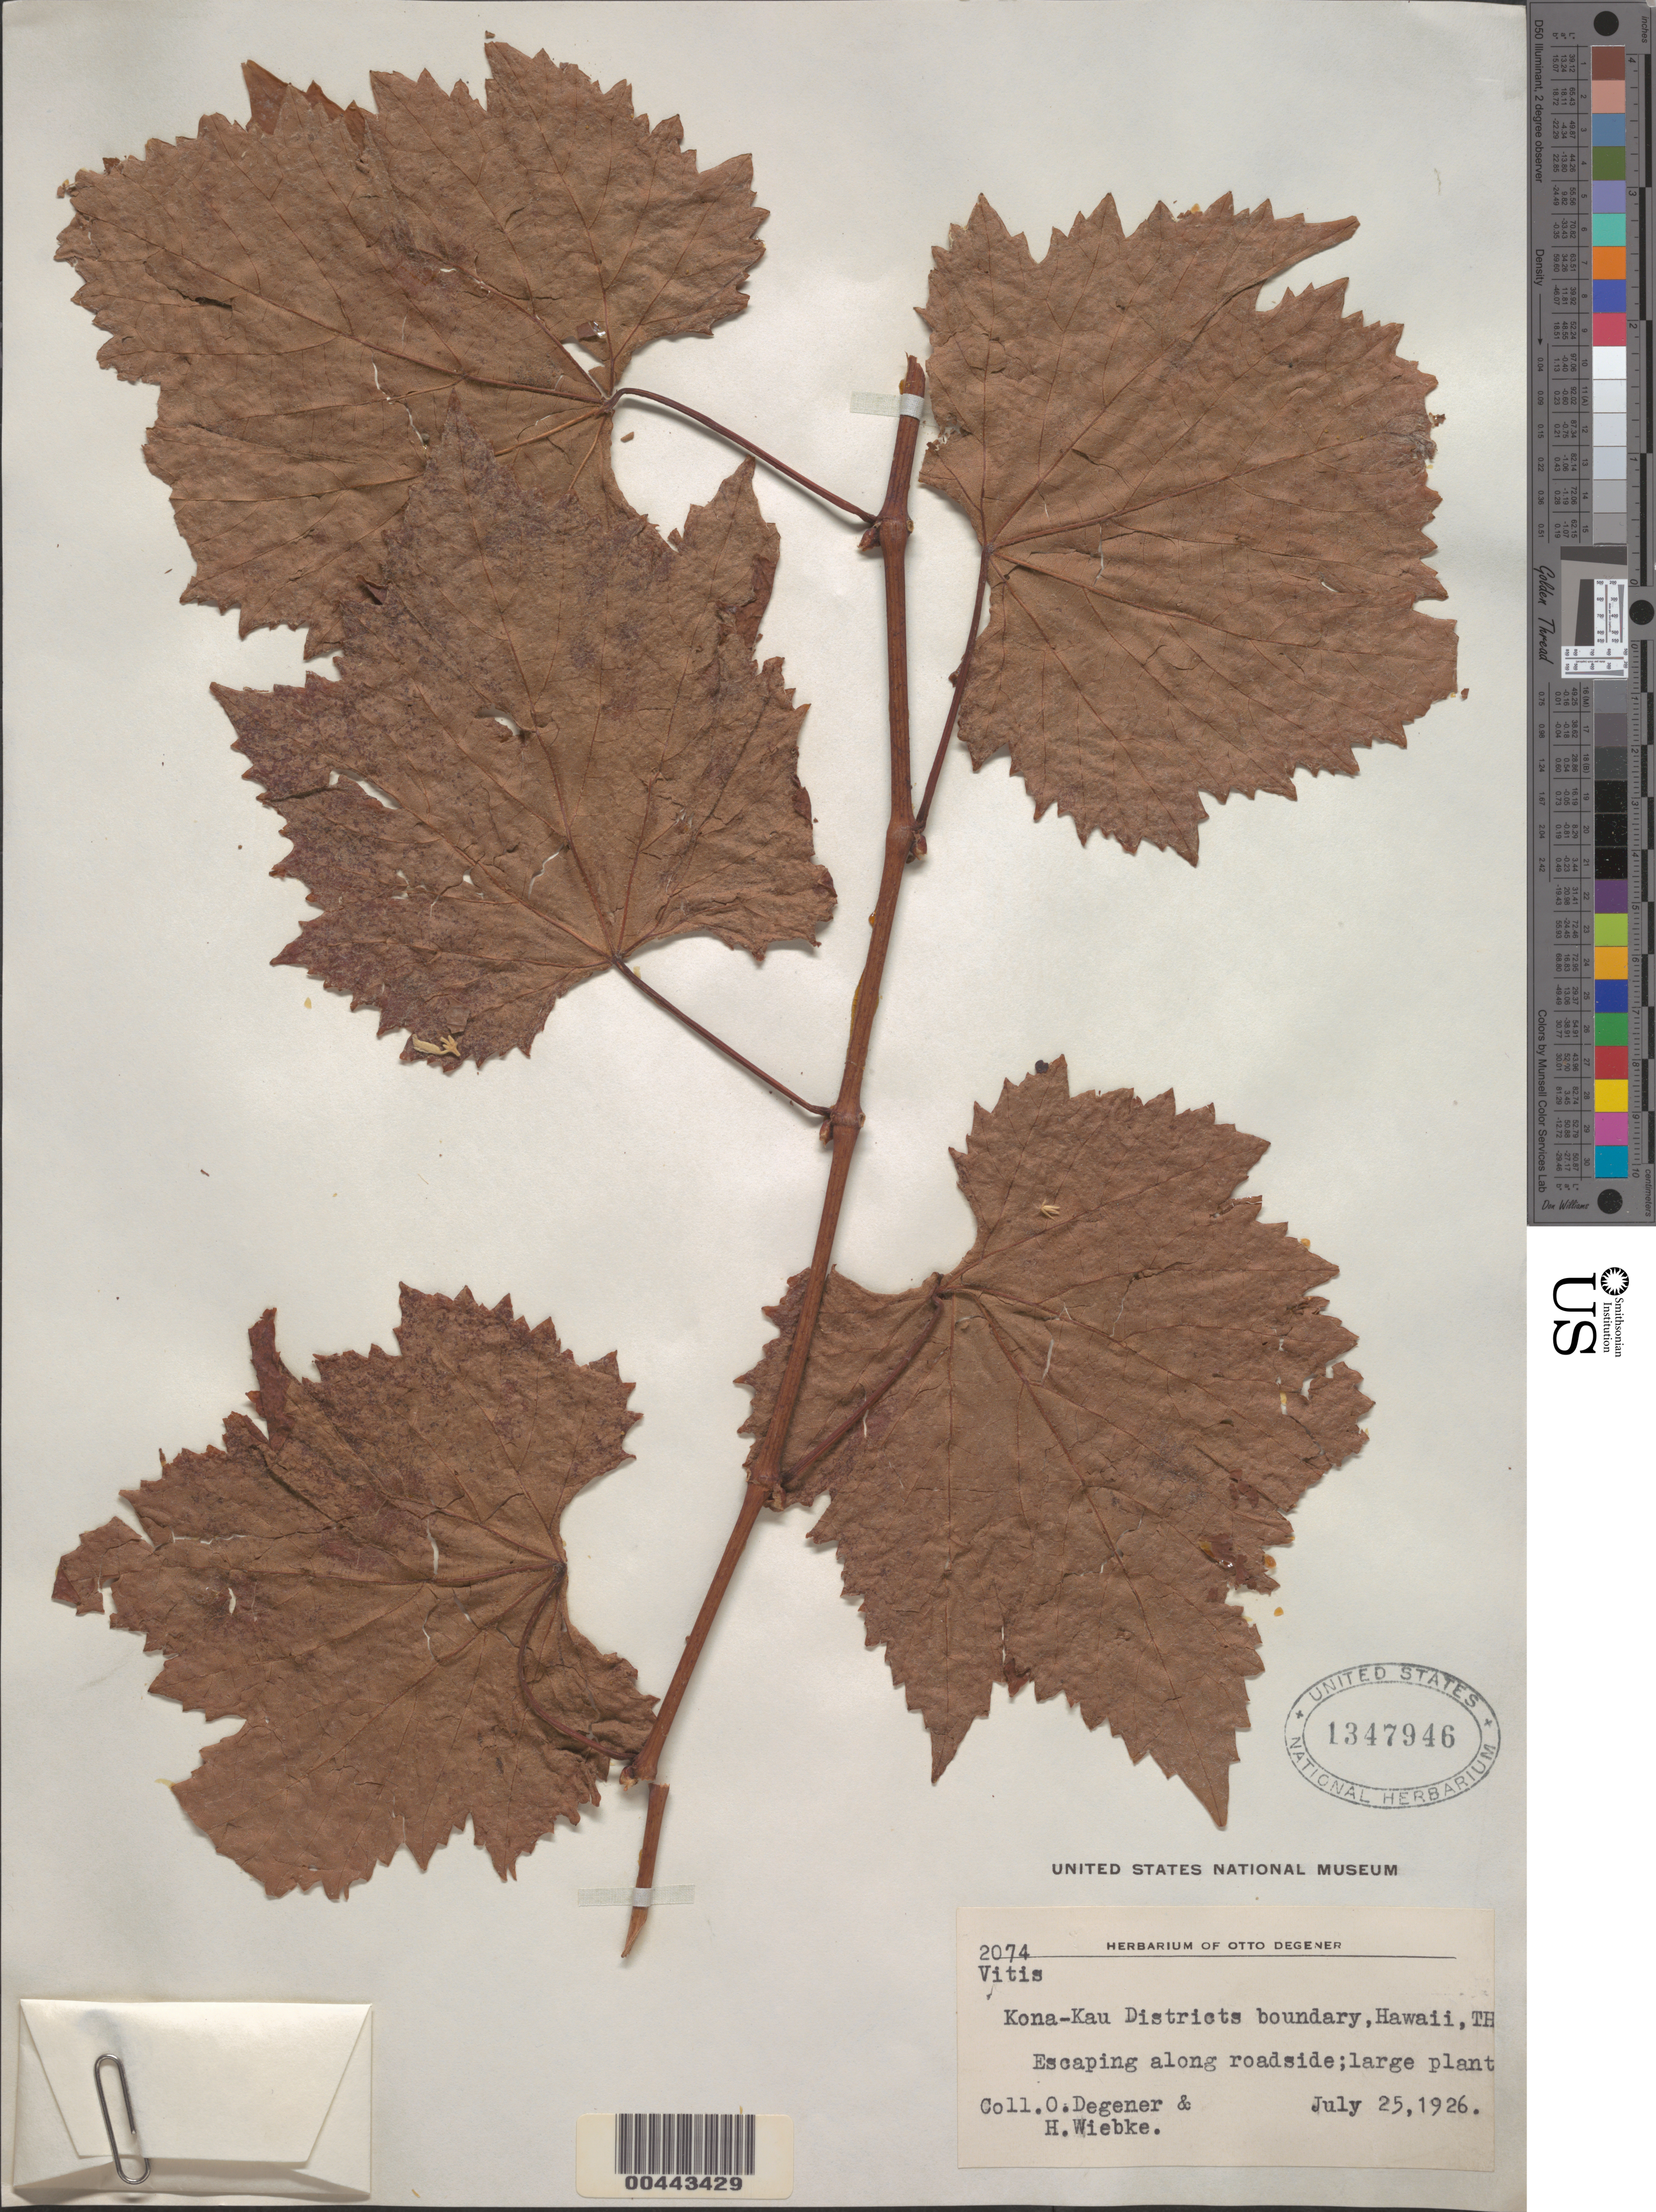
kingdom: Plantae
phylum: Tracheophyta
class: Magnoliopsida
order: Vitales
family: Vitaceae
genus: Vitis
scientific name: Vitis sp.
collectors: O. Degener & H. Wiebke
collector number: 2074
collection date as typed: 25 Jul 1926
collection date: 1926-07-25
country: United States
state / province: Hawaii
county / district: Hawaii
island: Hawaii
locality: Kona-Kau Districts boundary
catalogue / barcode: US 1347946